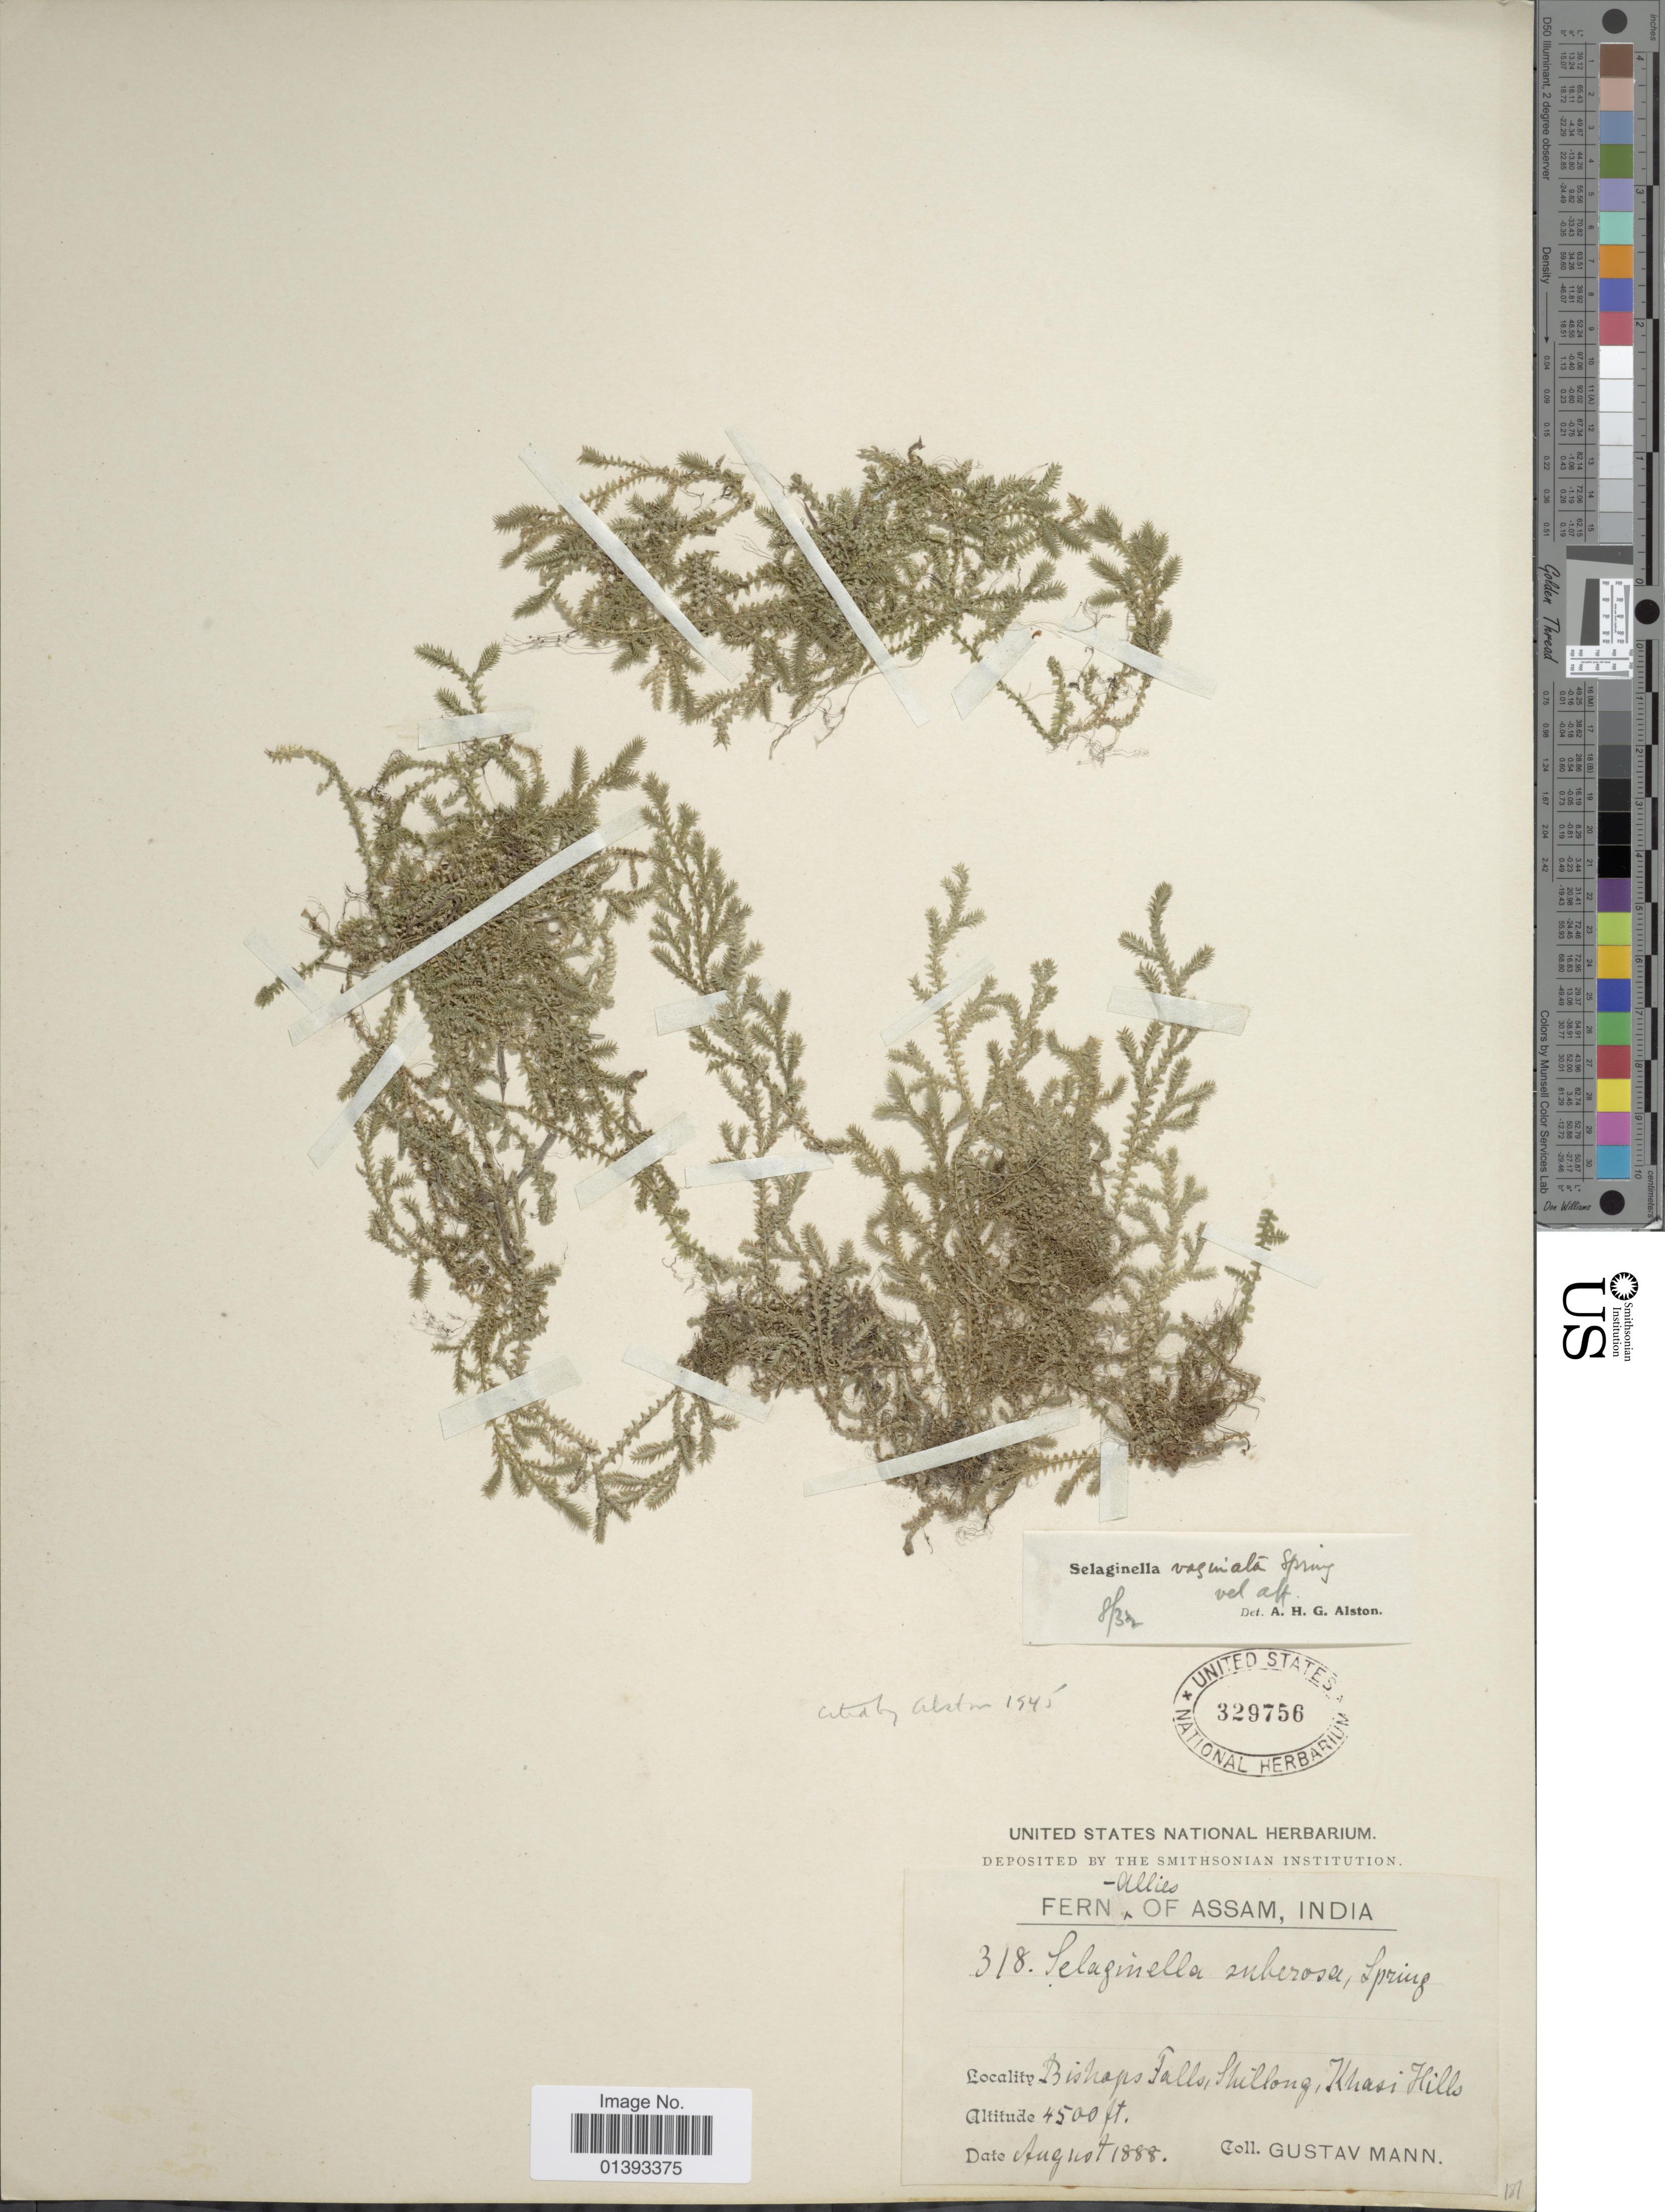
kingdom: Plantae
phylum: Tracheophyta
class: Lycopodiopsida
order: Selaginellales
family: Selaginellaceae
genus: Selaginella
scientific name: Selaginella vaginata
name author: Spring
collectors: G. Mann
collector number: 318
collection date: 1888-08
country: India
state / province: Meghalaya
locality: Bishop's Falls, Shillong, Khasi Hills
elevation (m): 1372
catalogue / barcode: US 329756